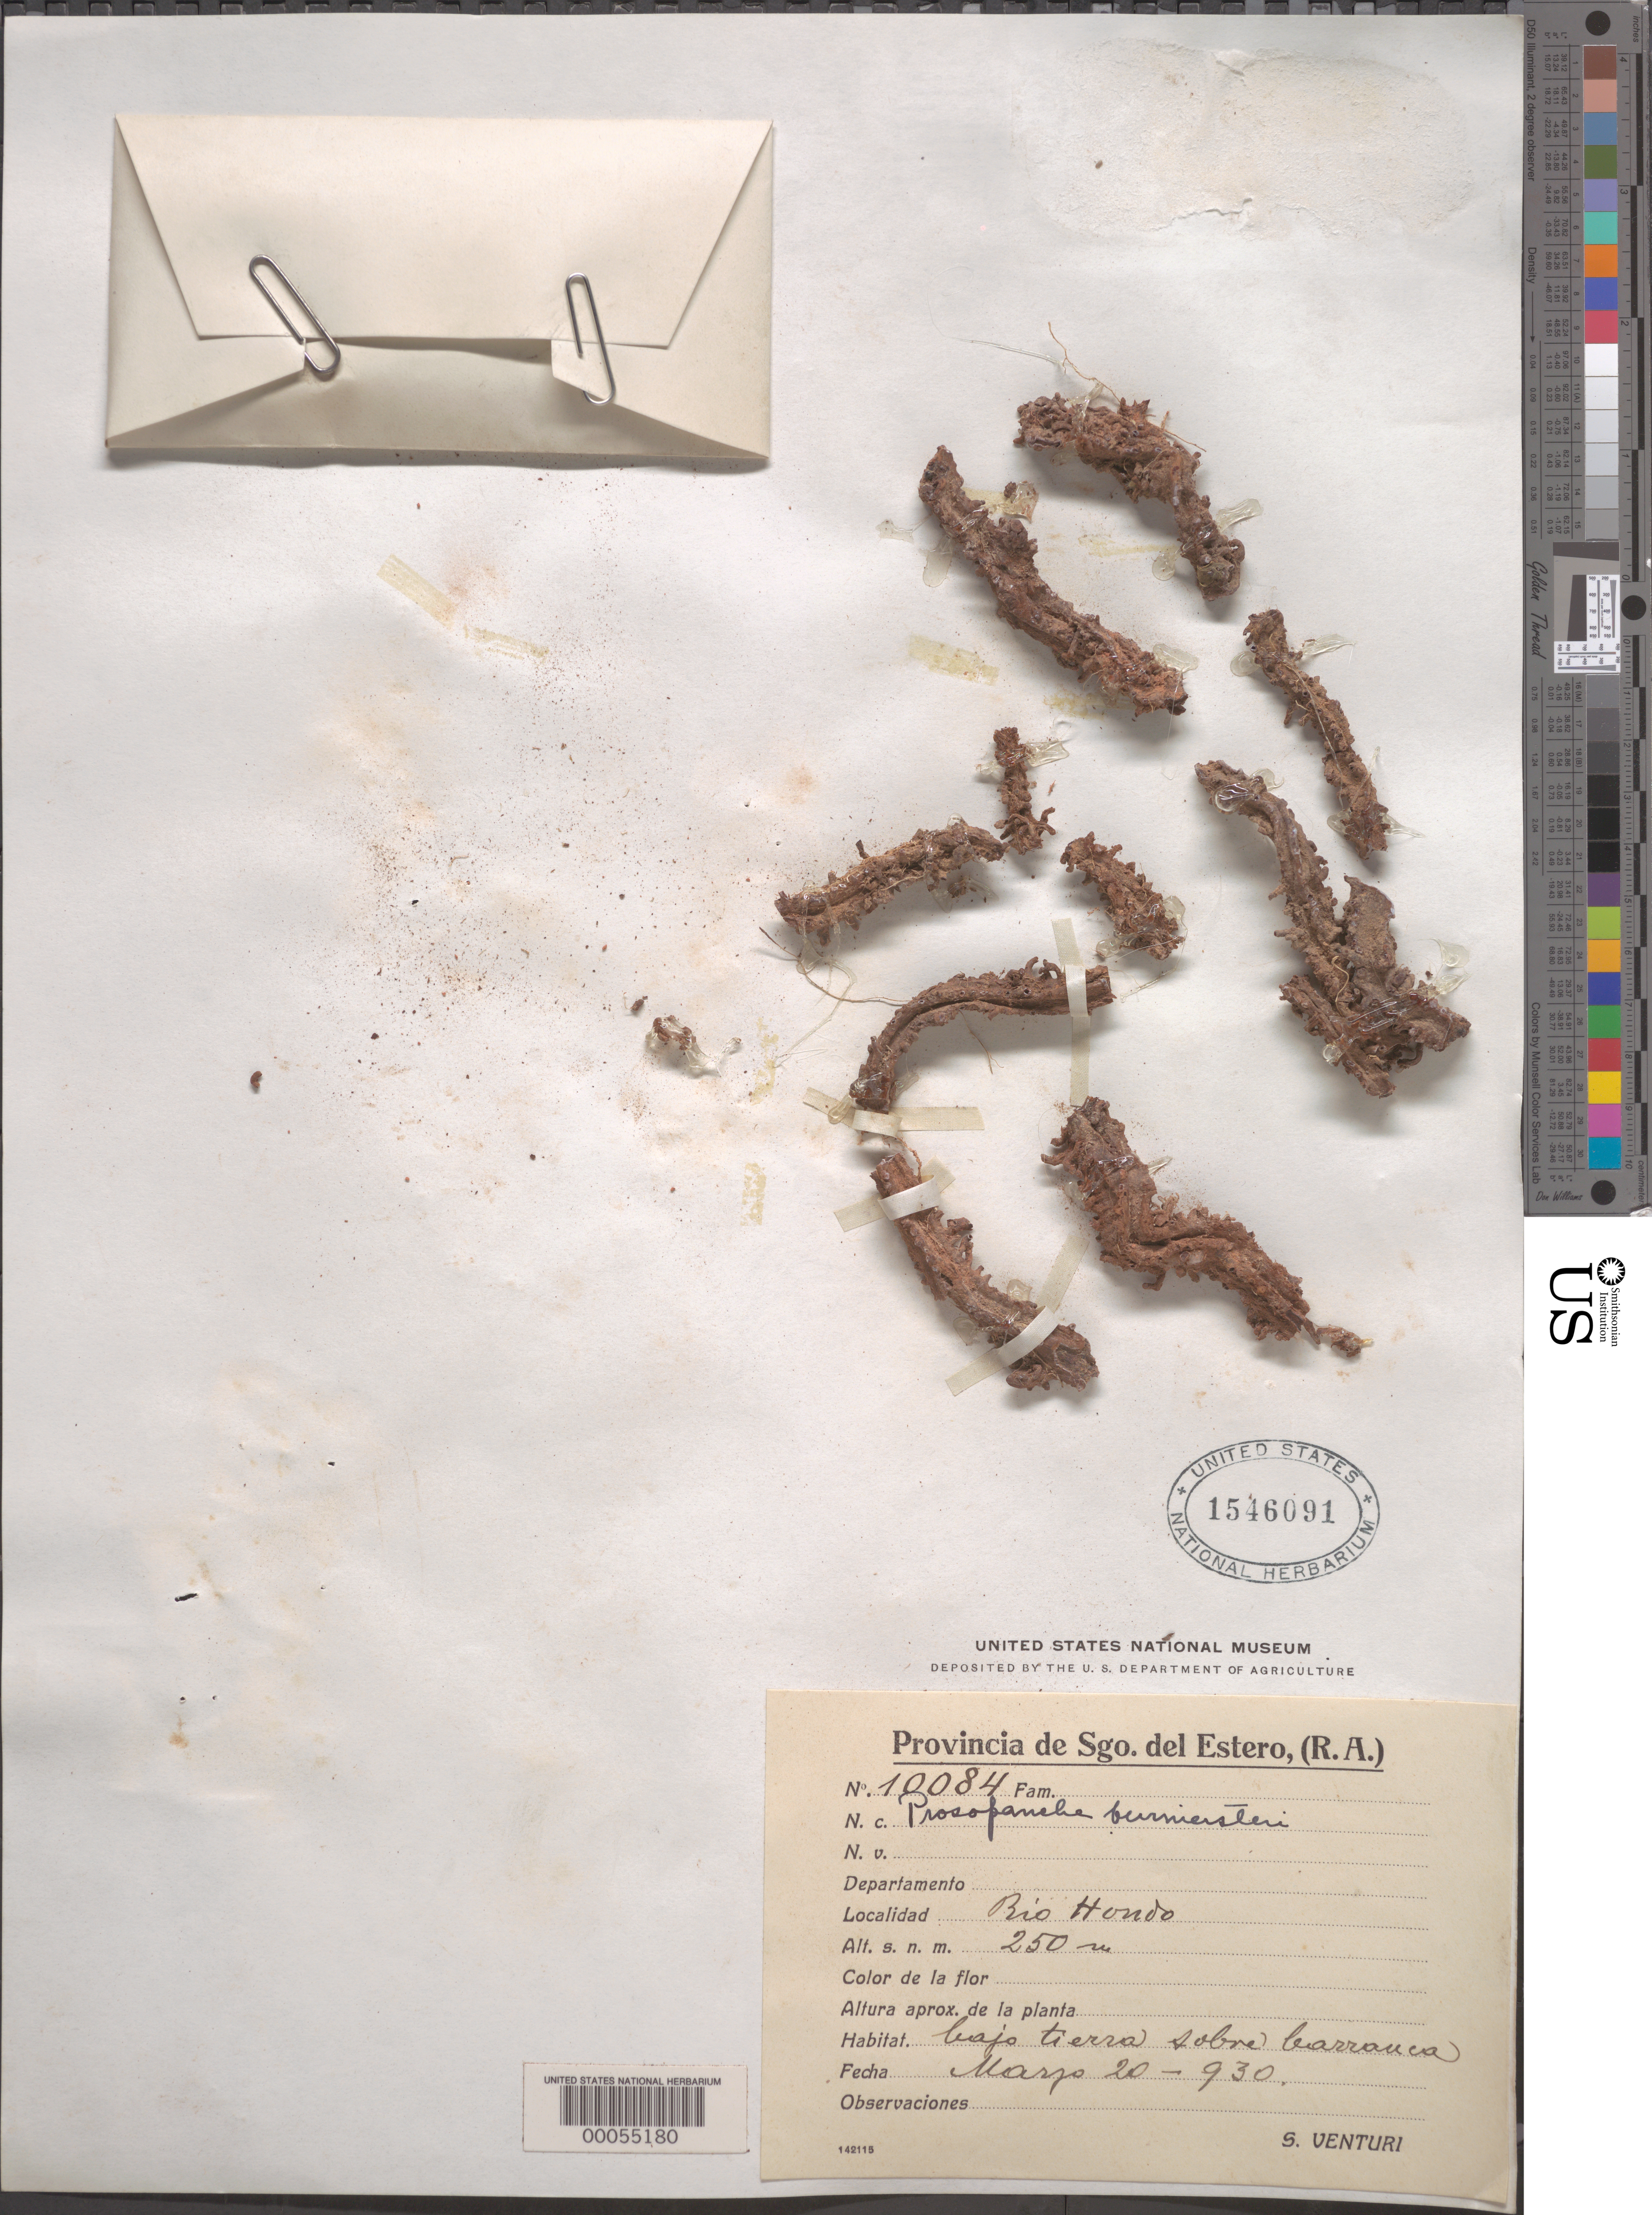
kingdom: Plantae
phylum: Tracheophyta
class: Magnoliopsida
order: Piperales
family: Hydnoraceae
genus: Prosopanche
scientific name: Prosopanche americana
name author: (R.C. Br.) Baill.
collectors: S. Venturi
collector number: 10084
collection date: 1930-03-20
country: Argentina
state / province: Santiago del Estero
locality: Rio Hondo.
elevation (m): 250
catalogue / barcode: US 1546091